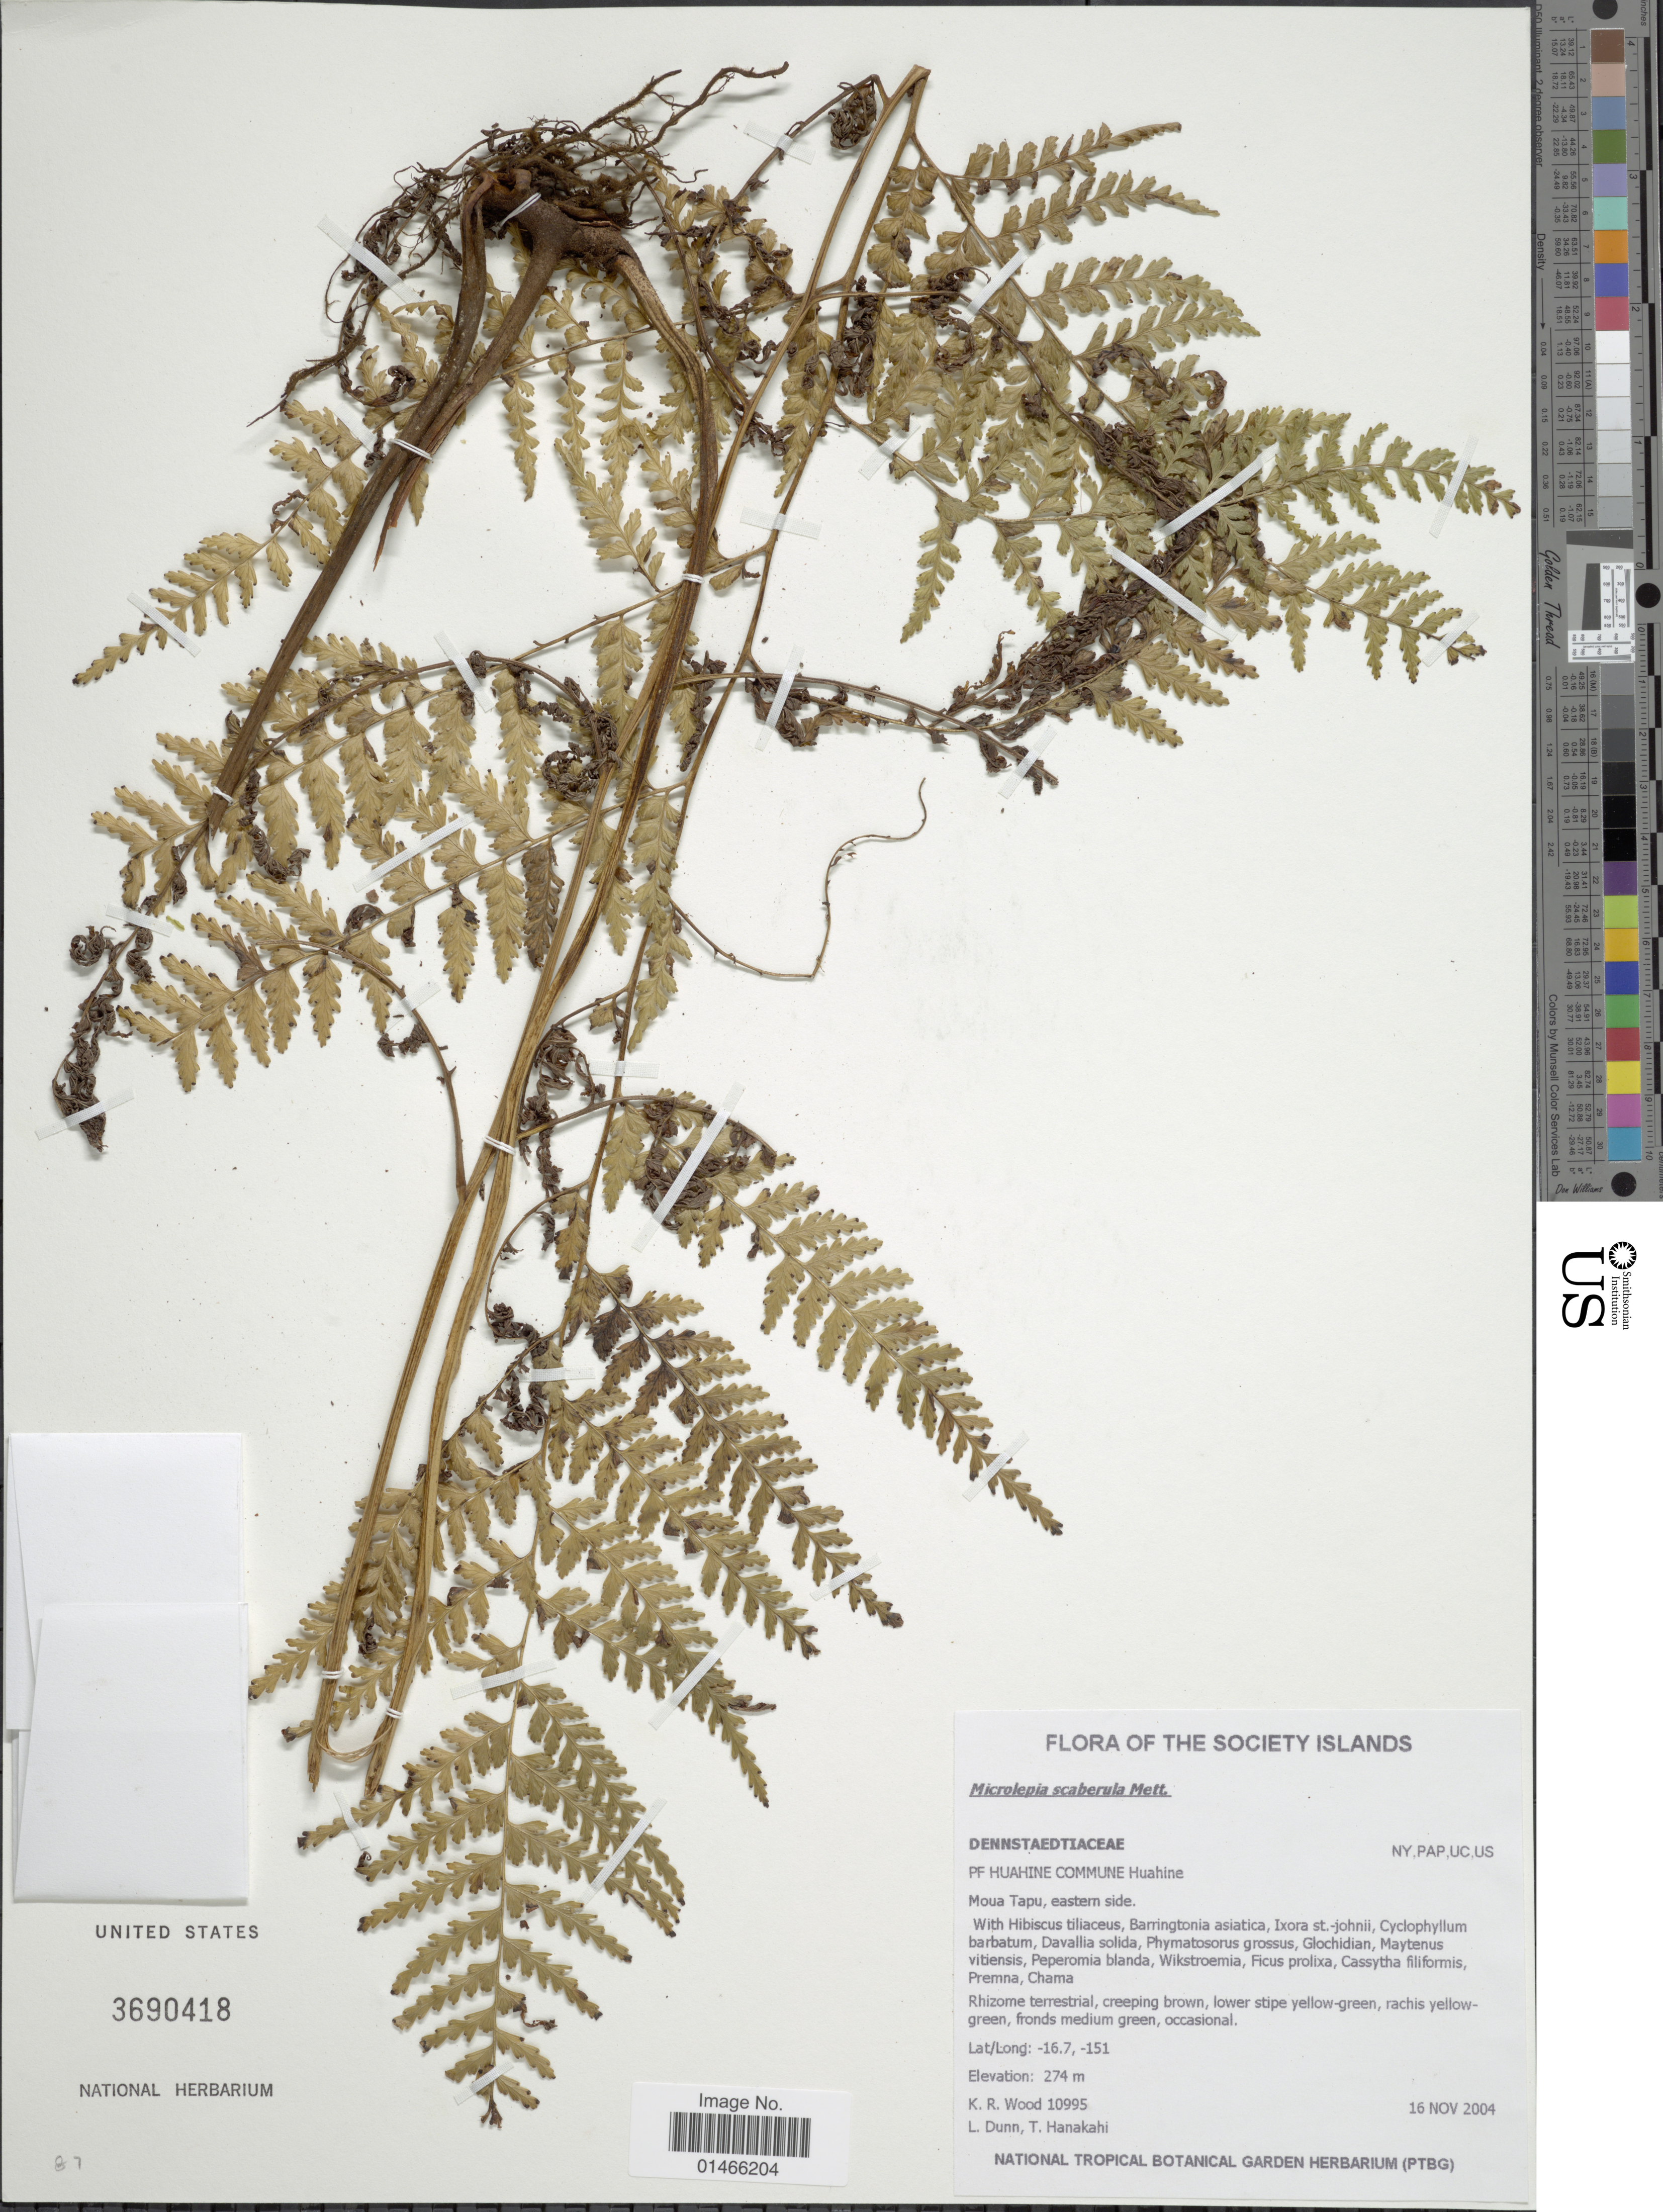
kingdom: Plantae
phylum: Tracheophyta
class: Polypodiopsida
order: Polypodiales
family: Dennstaedtiaceae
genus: Microlepia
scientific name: Microlepia scaberula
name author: Mett. ex Kuhn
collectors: K. R. Wood, L. Dunn & T. Hanakahi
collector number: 10995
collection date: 2004-11-16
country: French Polynesia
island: Huahine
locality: Society Islands. PF Huahine Commune Huahine. Moua Tapu, eastern side.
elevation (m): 274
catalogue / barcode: US 3690418